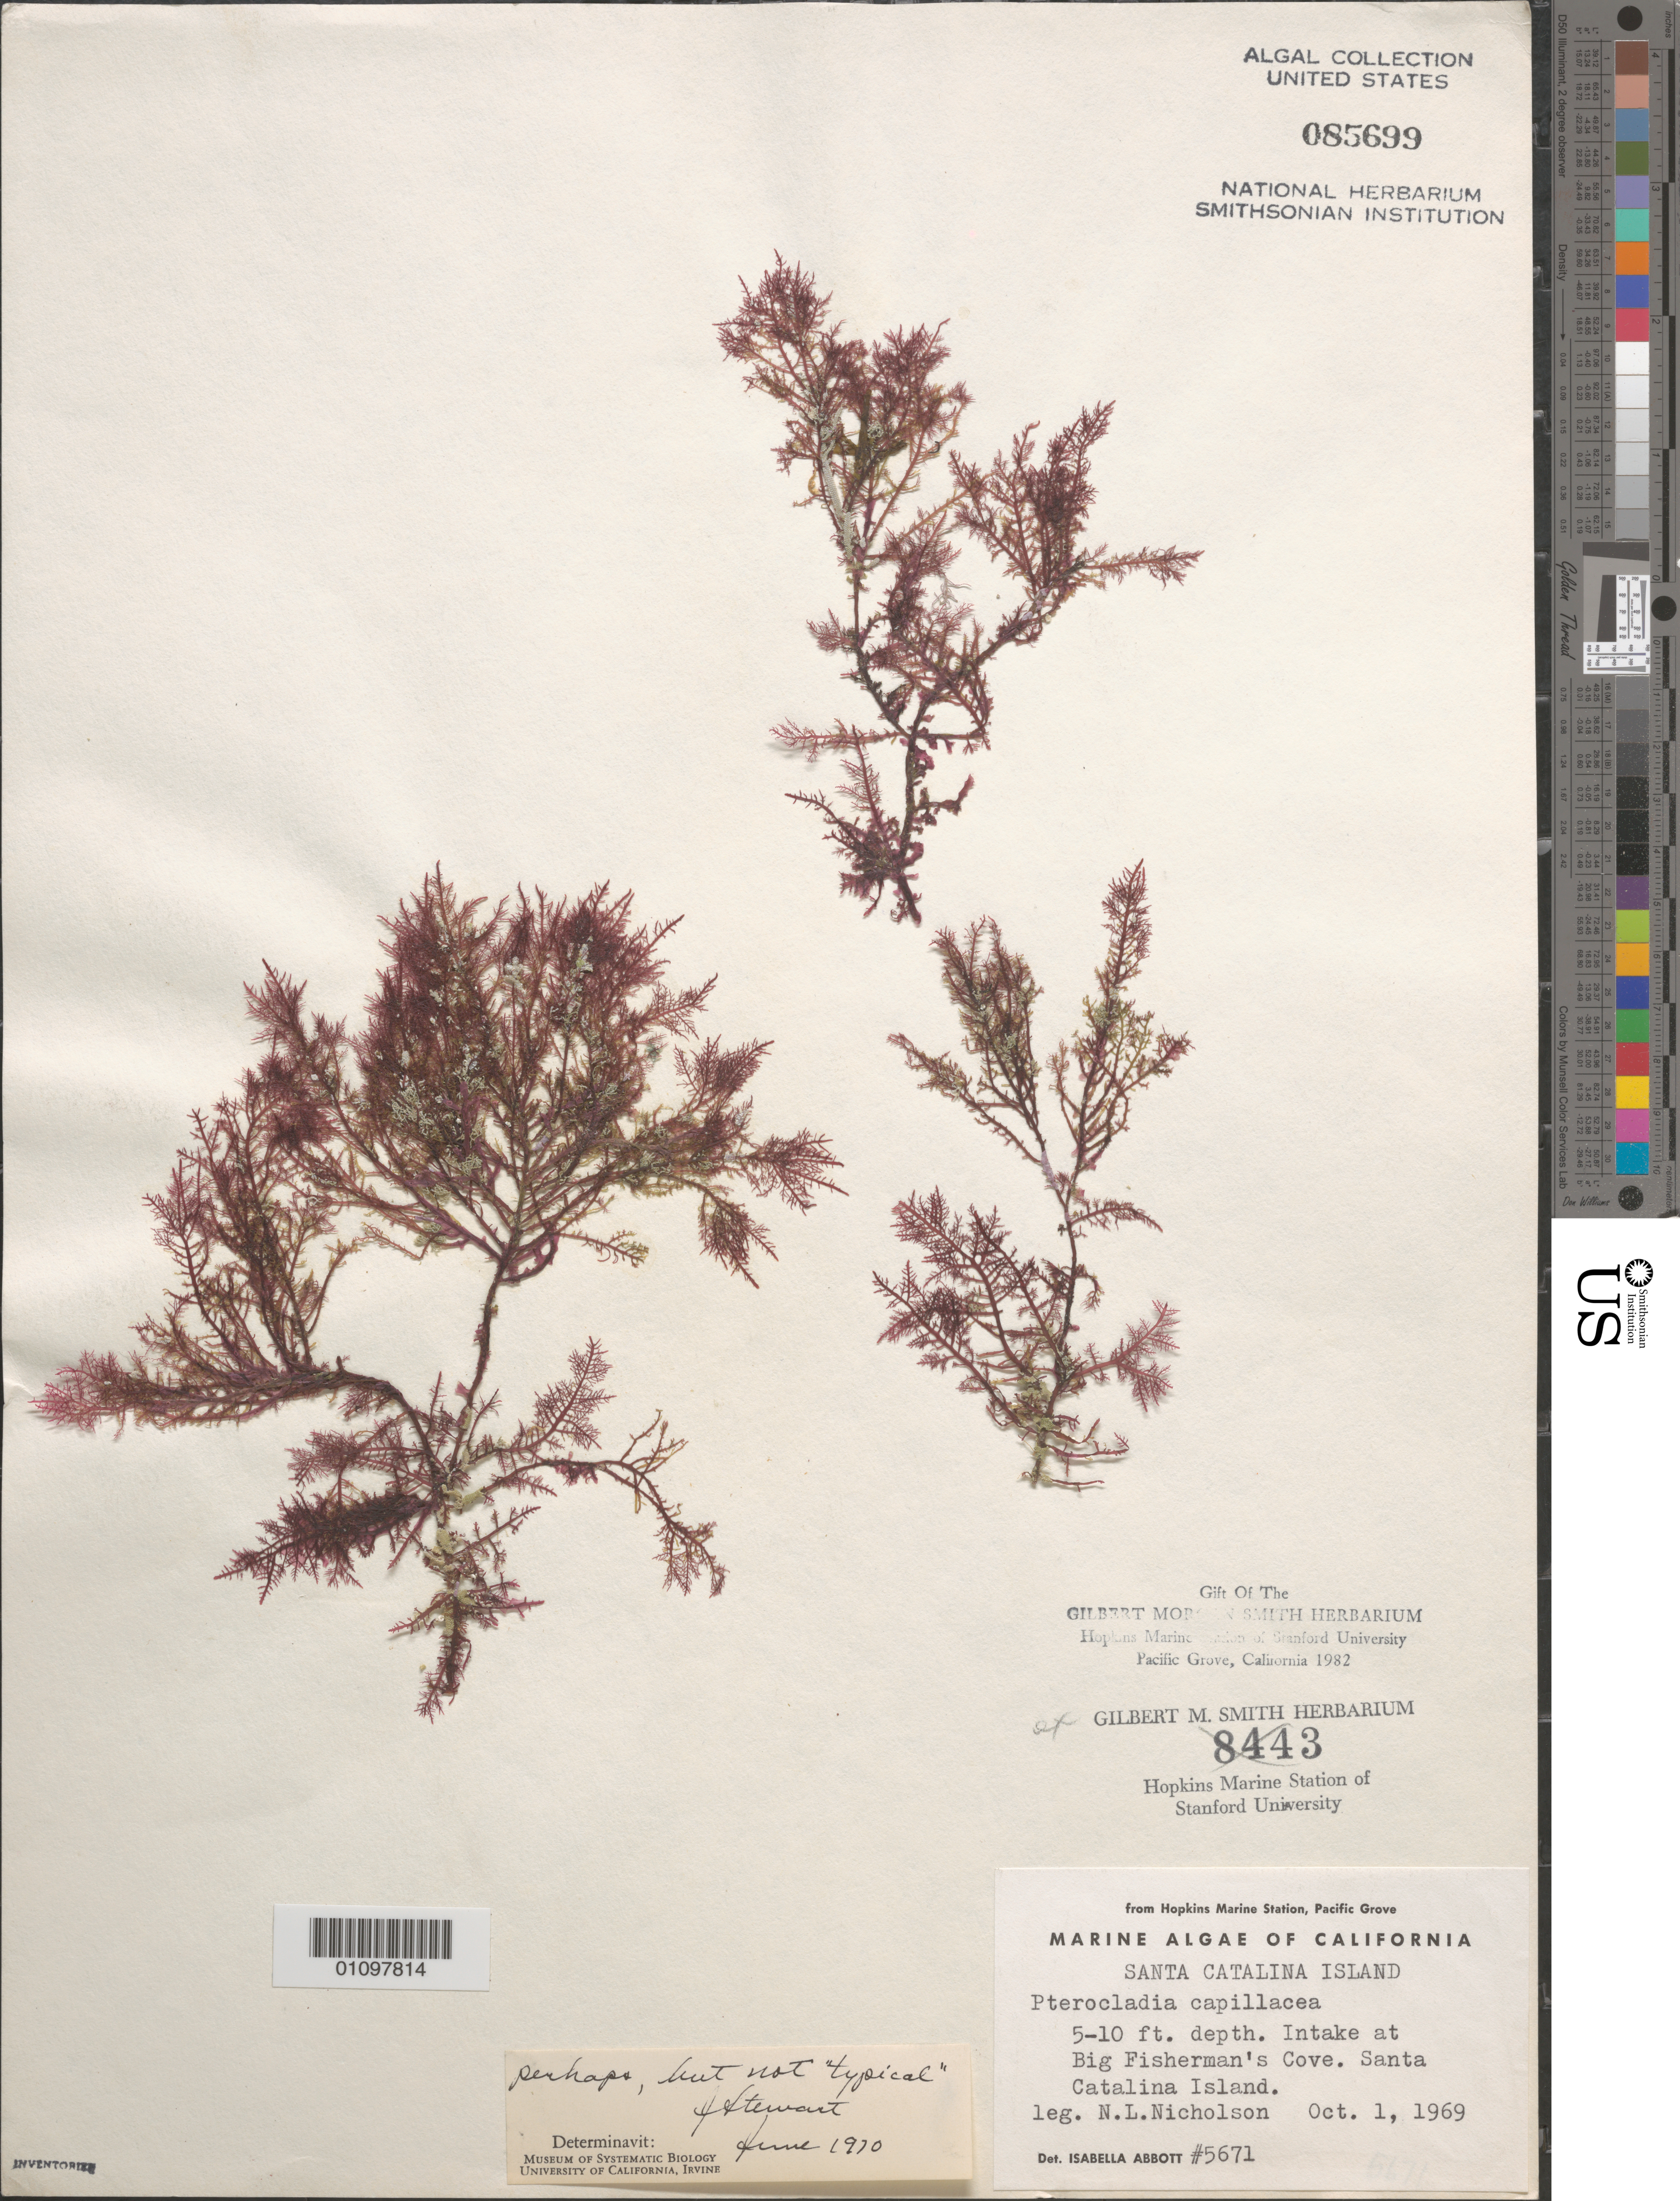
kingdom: Plantae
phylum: Rhodophyta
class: Florideophyceae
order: Gelidiales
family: Pterocladiaceae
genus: Pterocladiella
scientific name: Pterocladiella capillacea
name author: (S.G. Gmel.) Santelices & Hommers.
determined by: Algae name updating Project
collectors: N. Nicholson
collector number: IAA 5671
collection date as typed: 01 Oct 1969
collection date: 1969-10-01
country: United States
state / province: California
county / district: Los Angeles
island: Santa Catalina Island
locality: Big Fishermans Cove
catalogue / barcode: US 85699